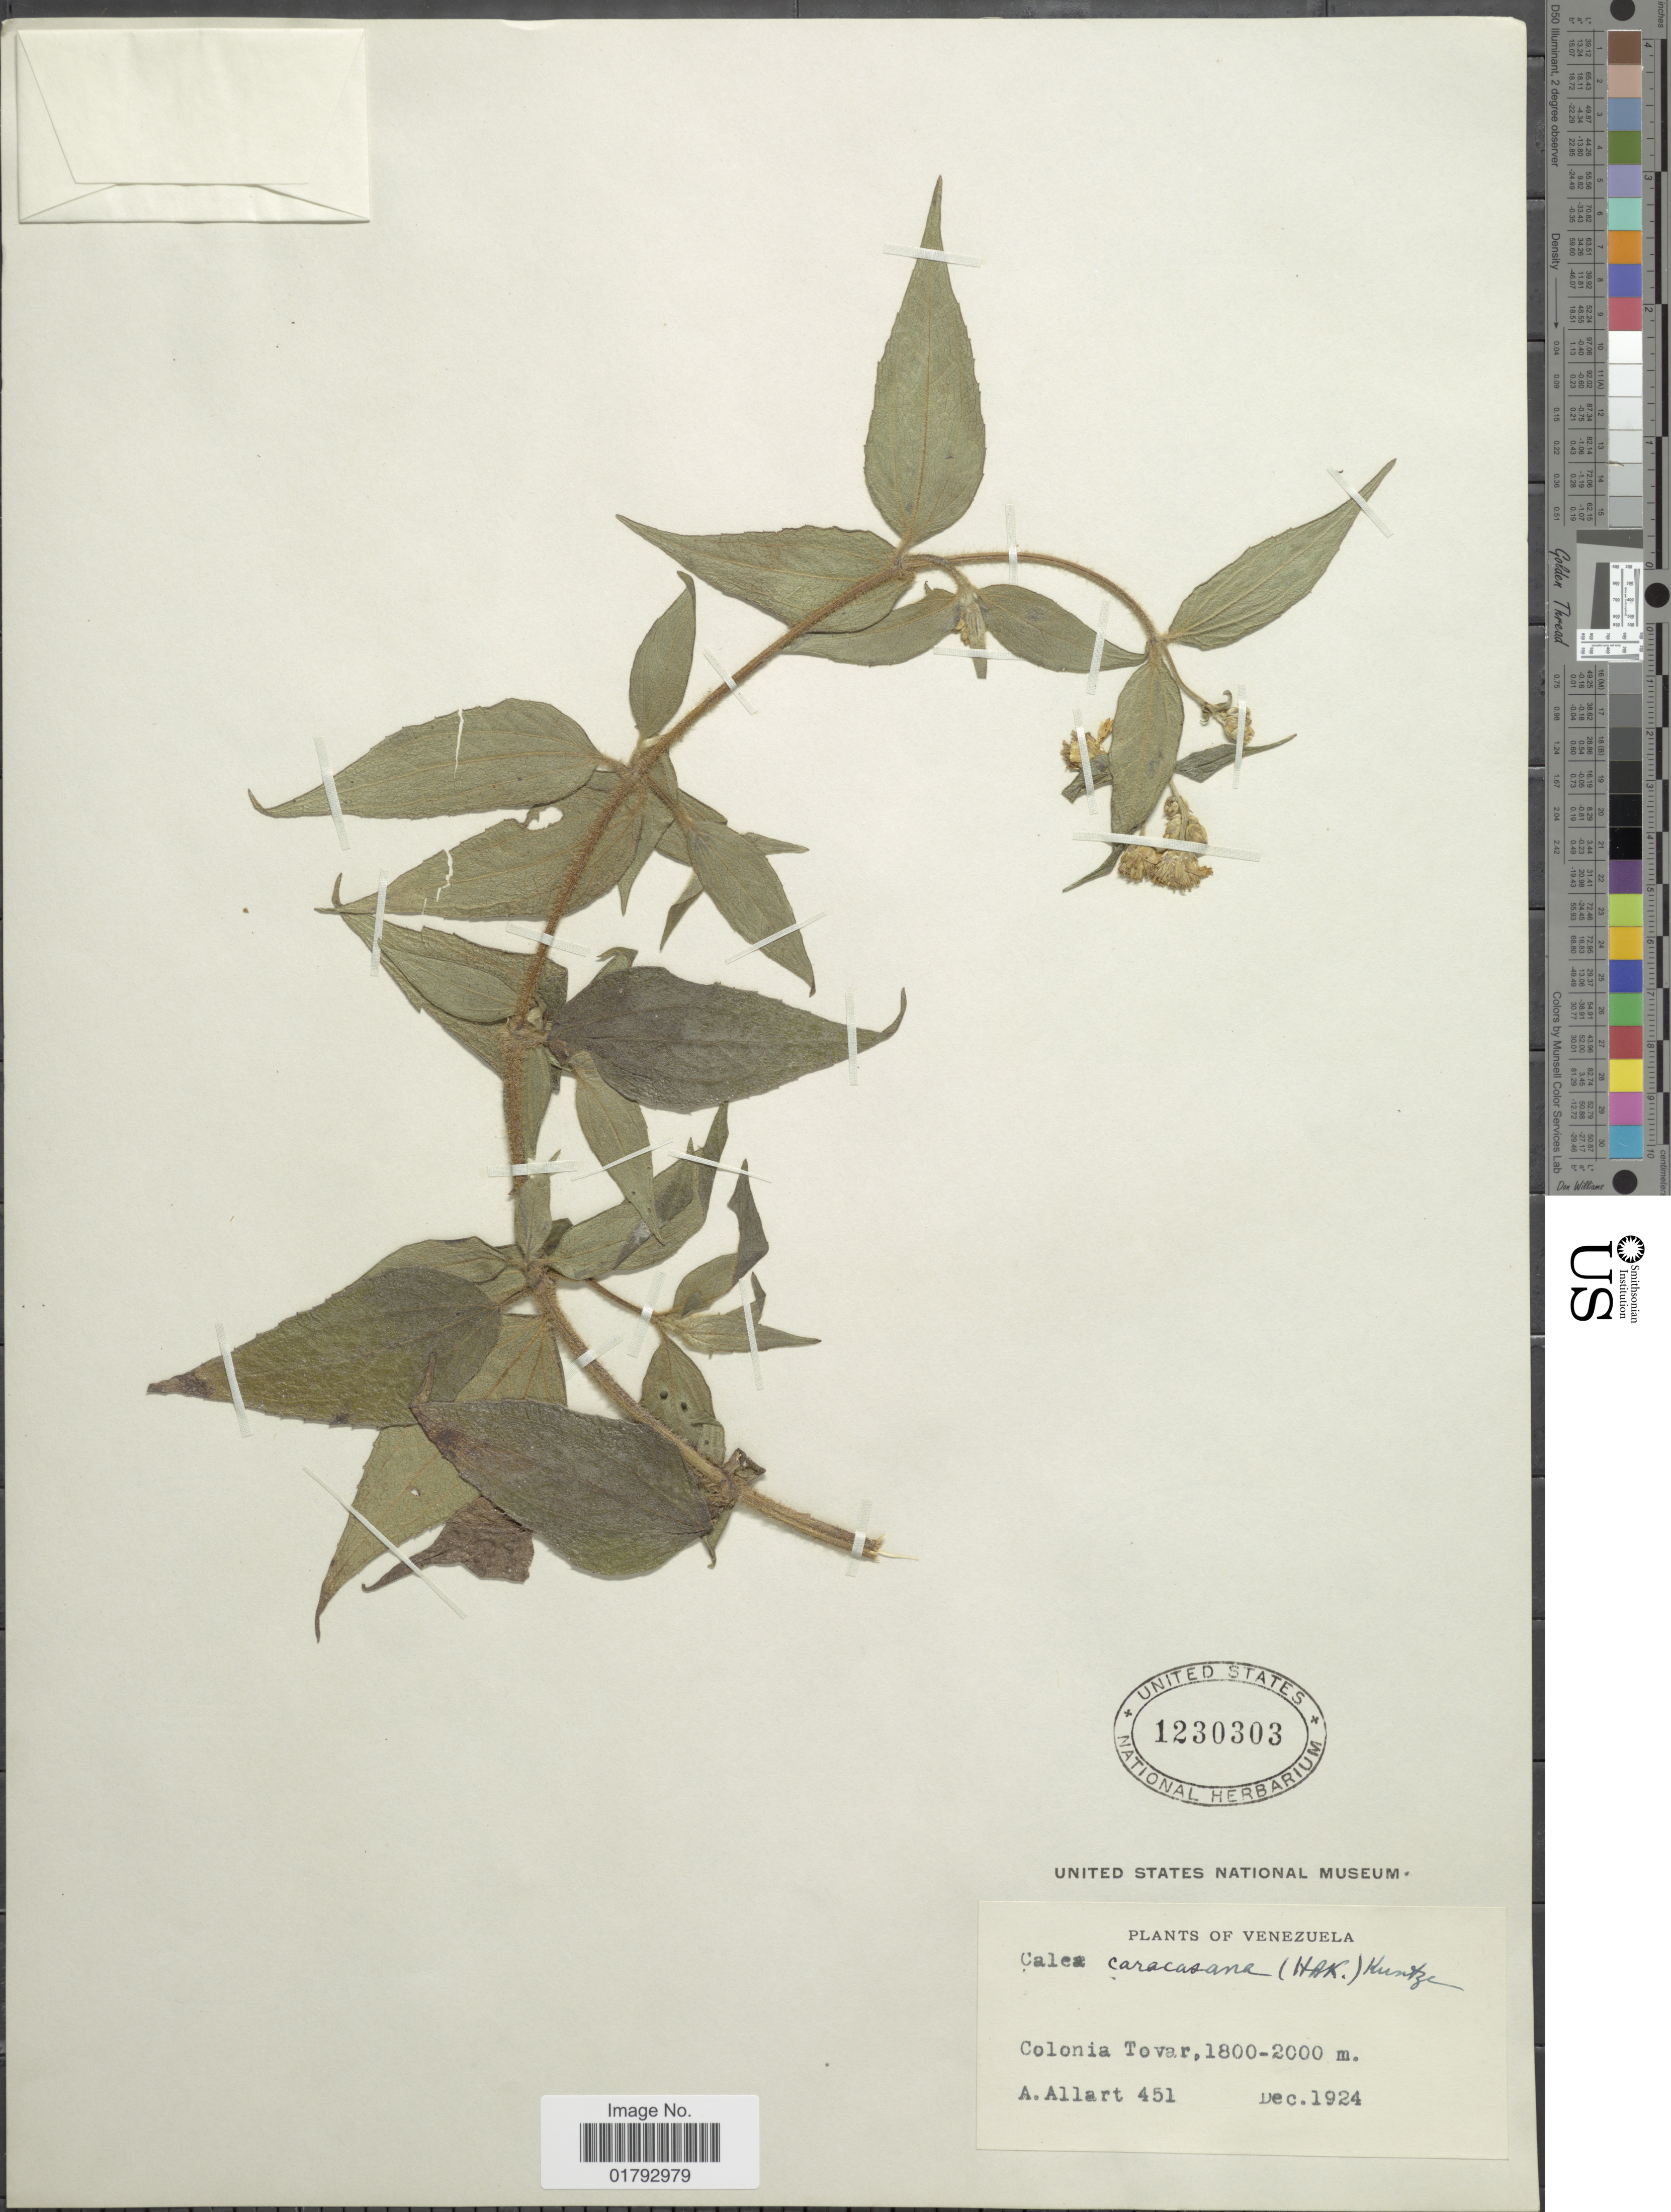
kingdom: Plantae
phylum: Tracheophyta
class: Magnoliopsida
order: Asterales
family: Asteraceae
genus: Alloispermum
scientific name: Alloispermum caracasanum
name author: (Kunth) H. Rob.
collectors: A. Allart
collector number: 451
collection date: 1924-12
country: Venezuela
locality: Colonia Tovar.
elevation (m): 1800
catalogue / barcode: US 1230303